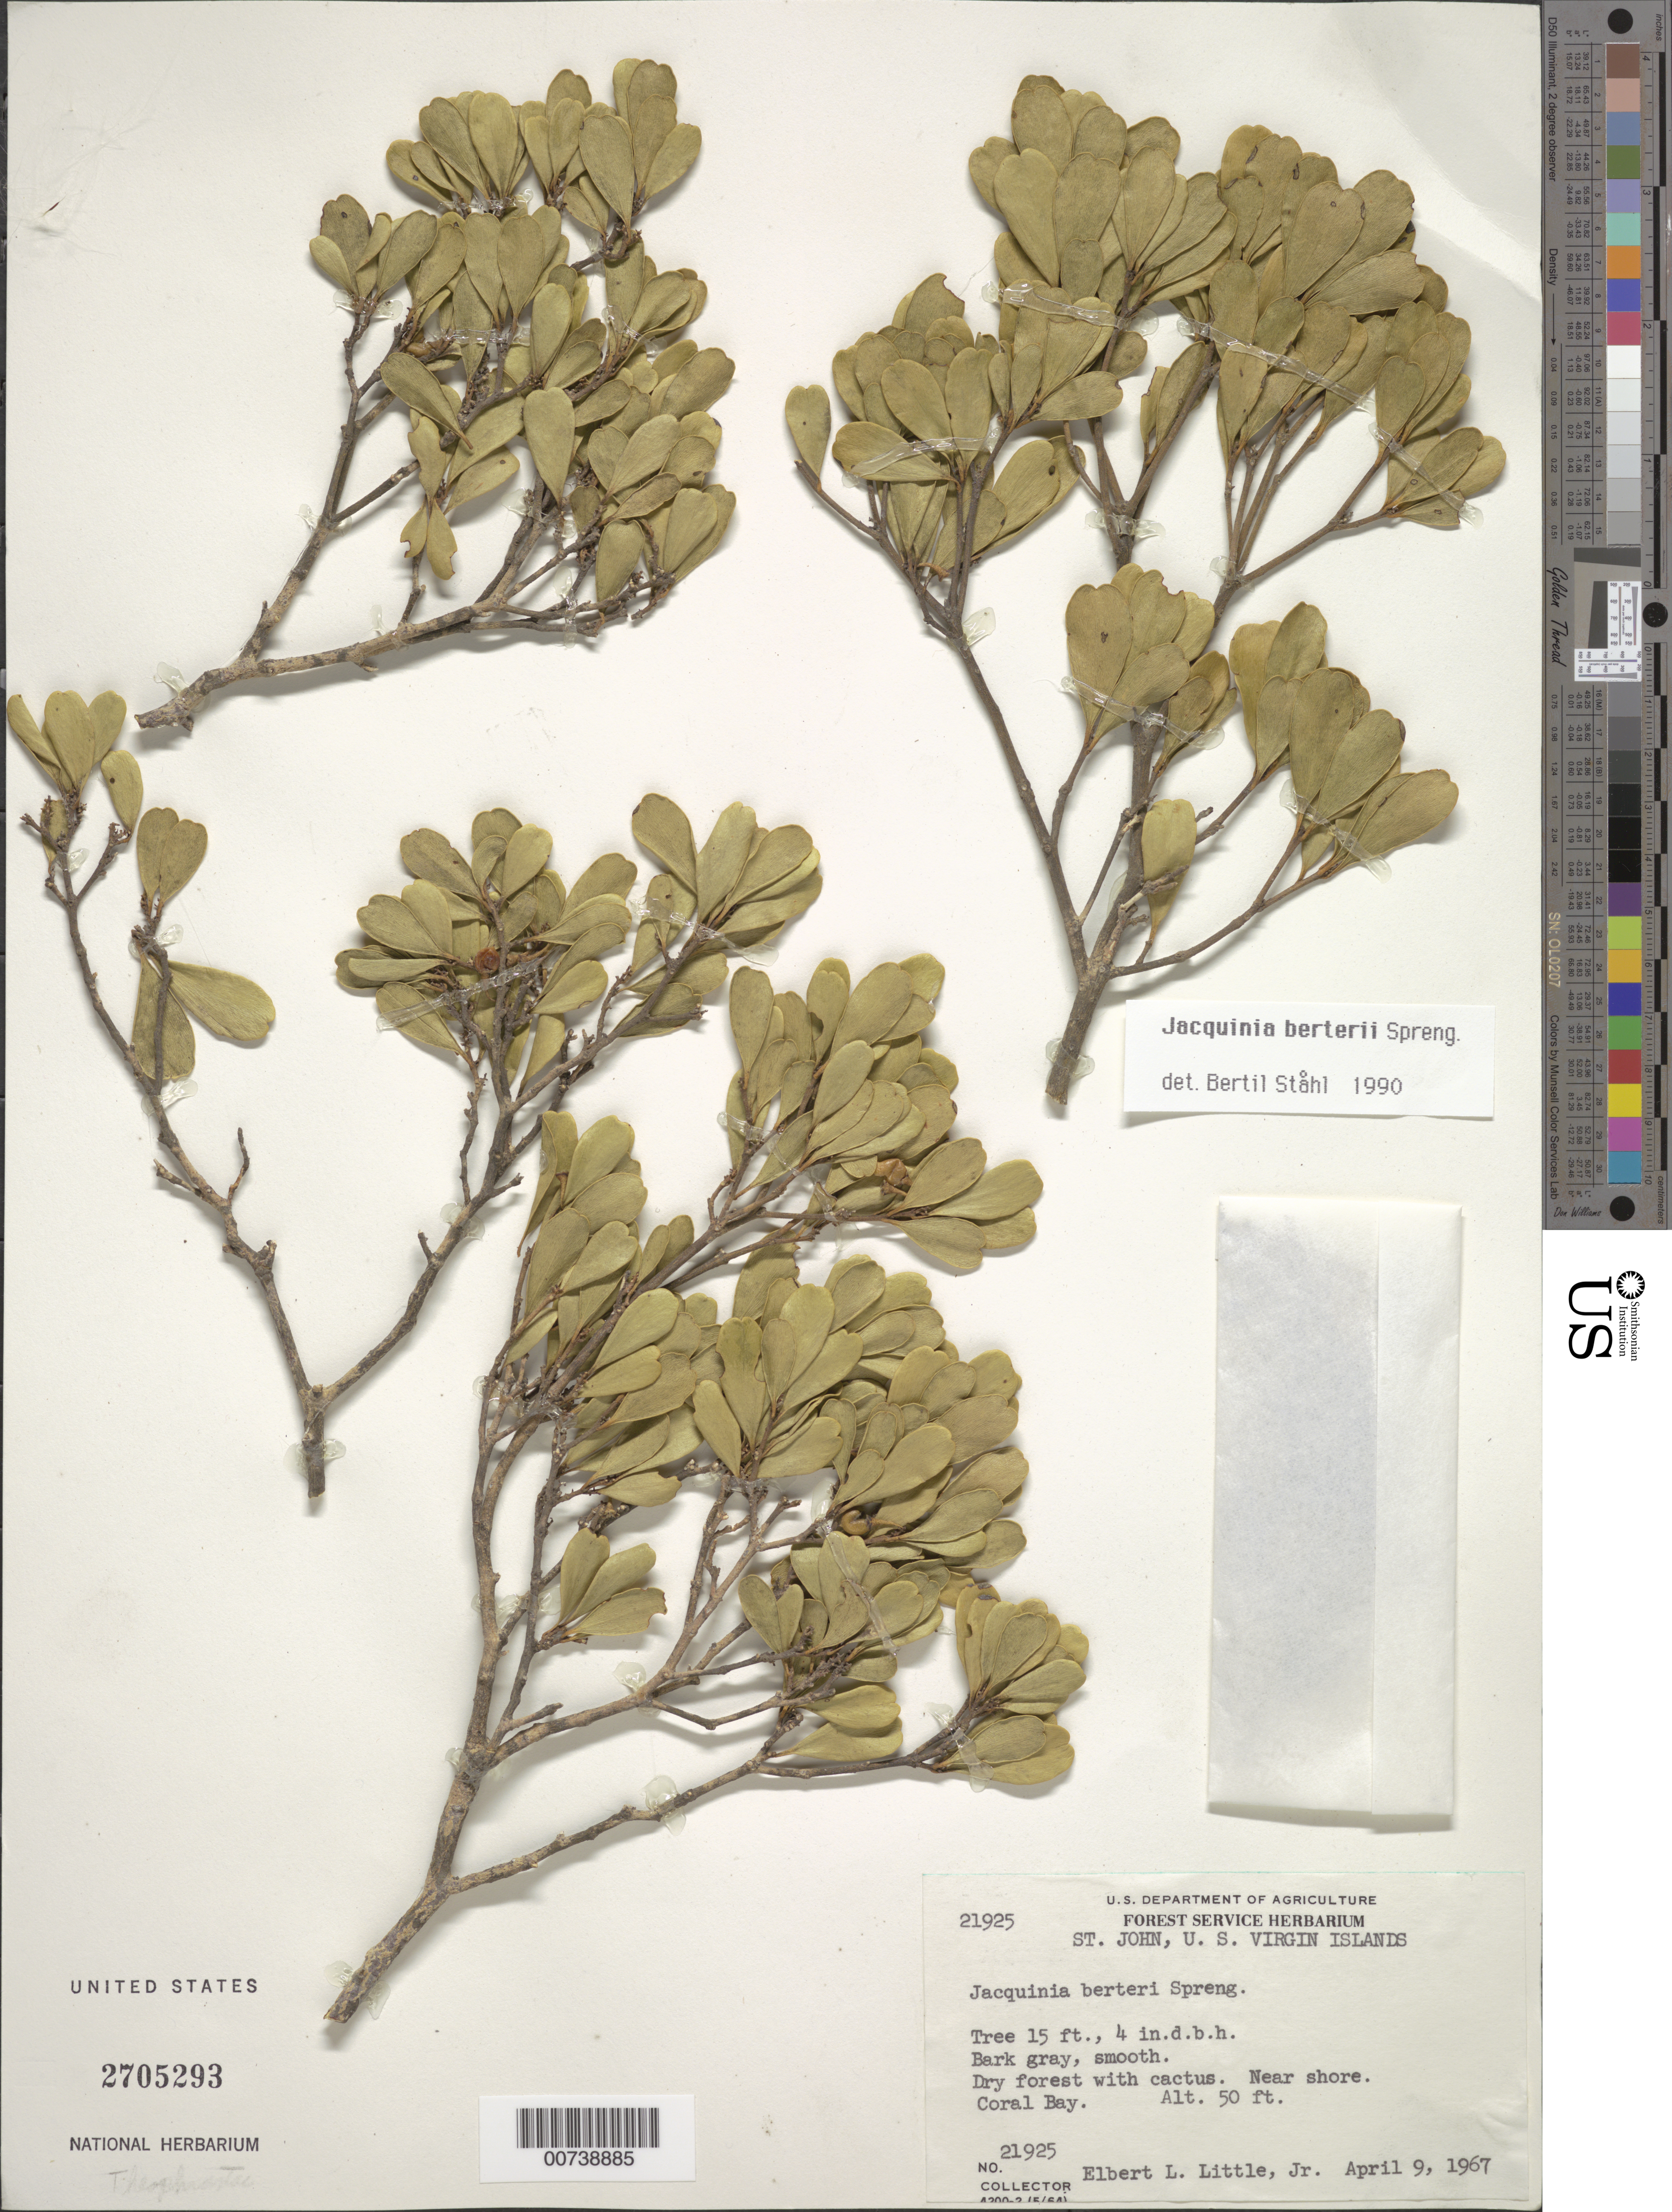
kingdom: Plantae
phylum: Tracheophyta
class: Magnoliopsida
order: Ericales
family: Primulaceae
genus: Jacquinia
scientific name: Jacquinia berteroi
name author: Spreng.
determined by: Ståhl, B.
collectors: E. L. Little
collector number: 21925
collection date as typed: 09 Apr 1967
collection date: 1967-04-09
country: U.S. Virgin Islands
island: St. John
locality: Coral Bay. Near shore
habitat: Dry forest with cactus.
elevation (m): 15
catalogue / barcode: US 2705293